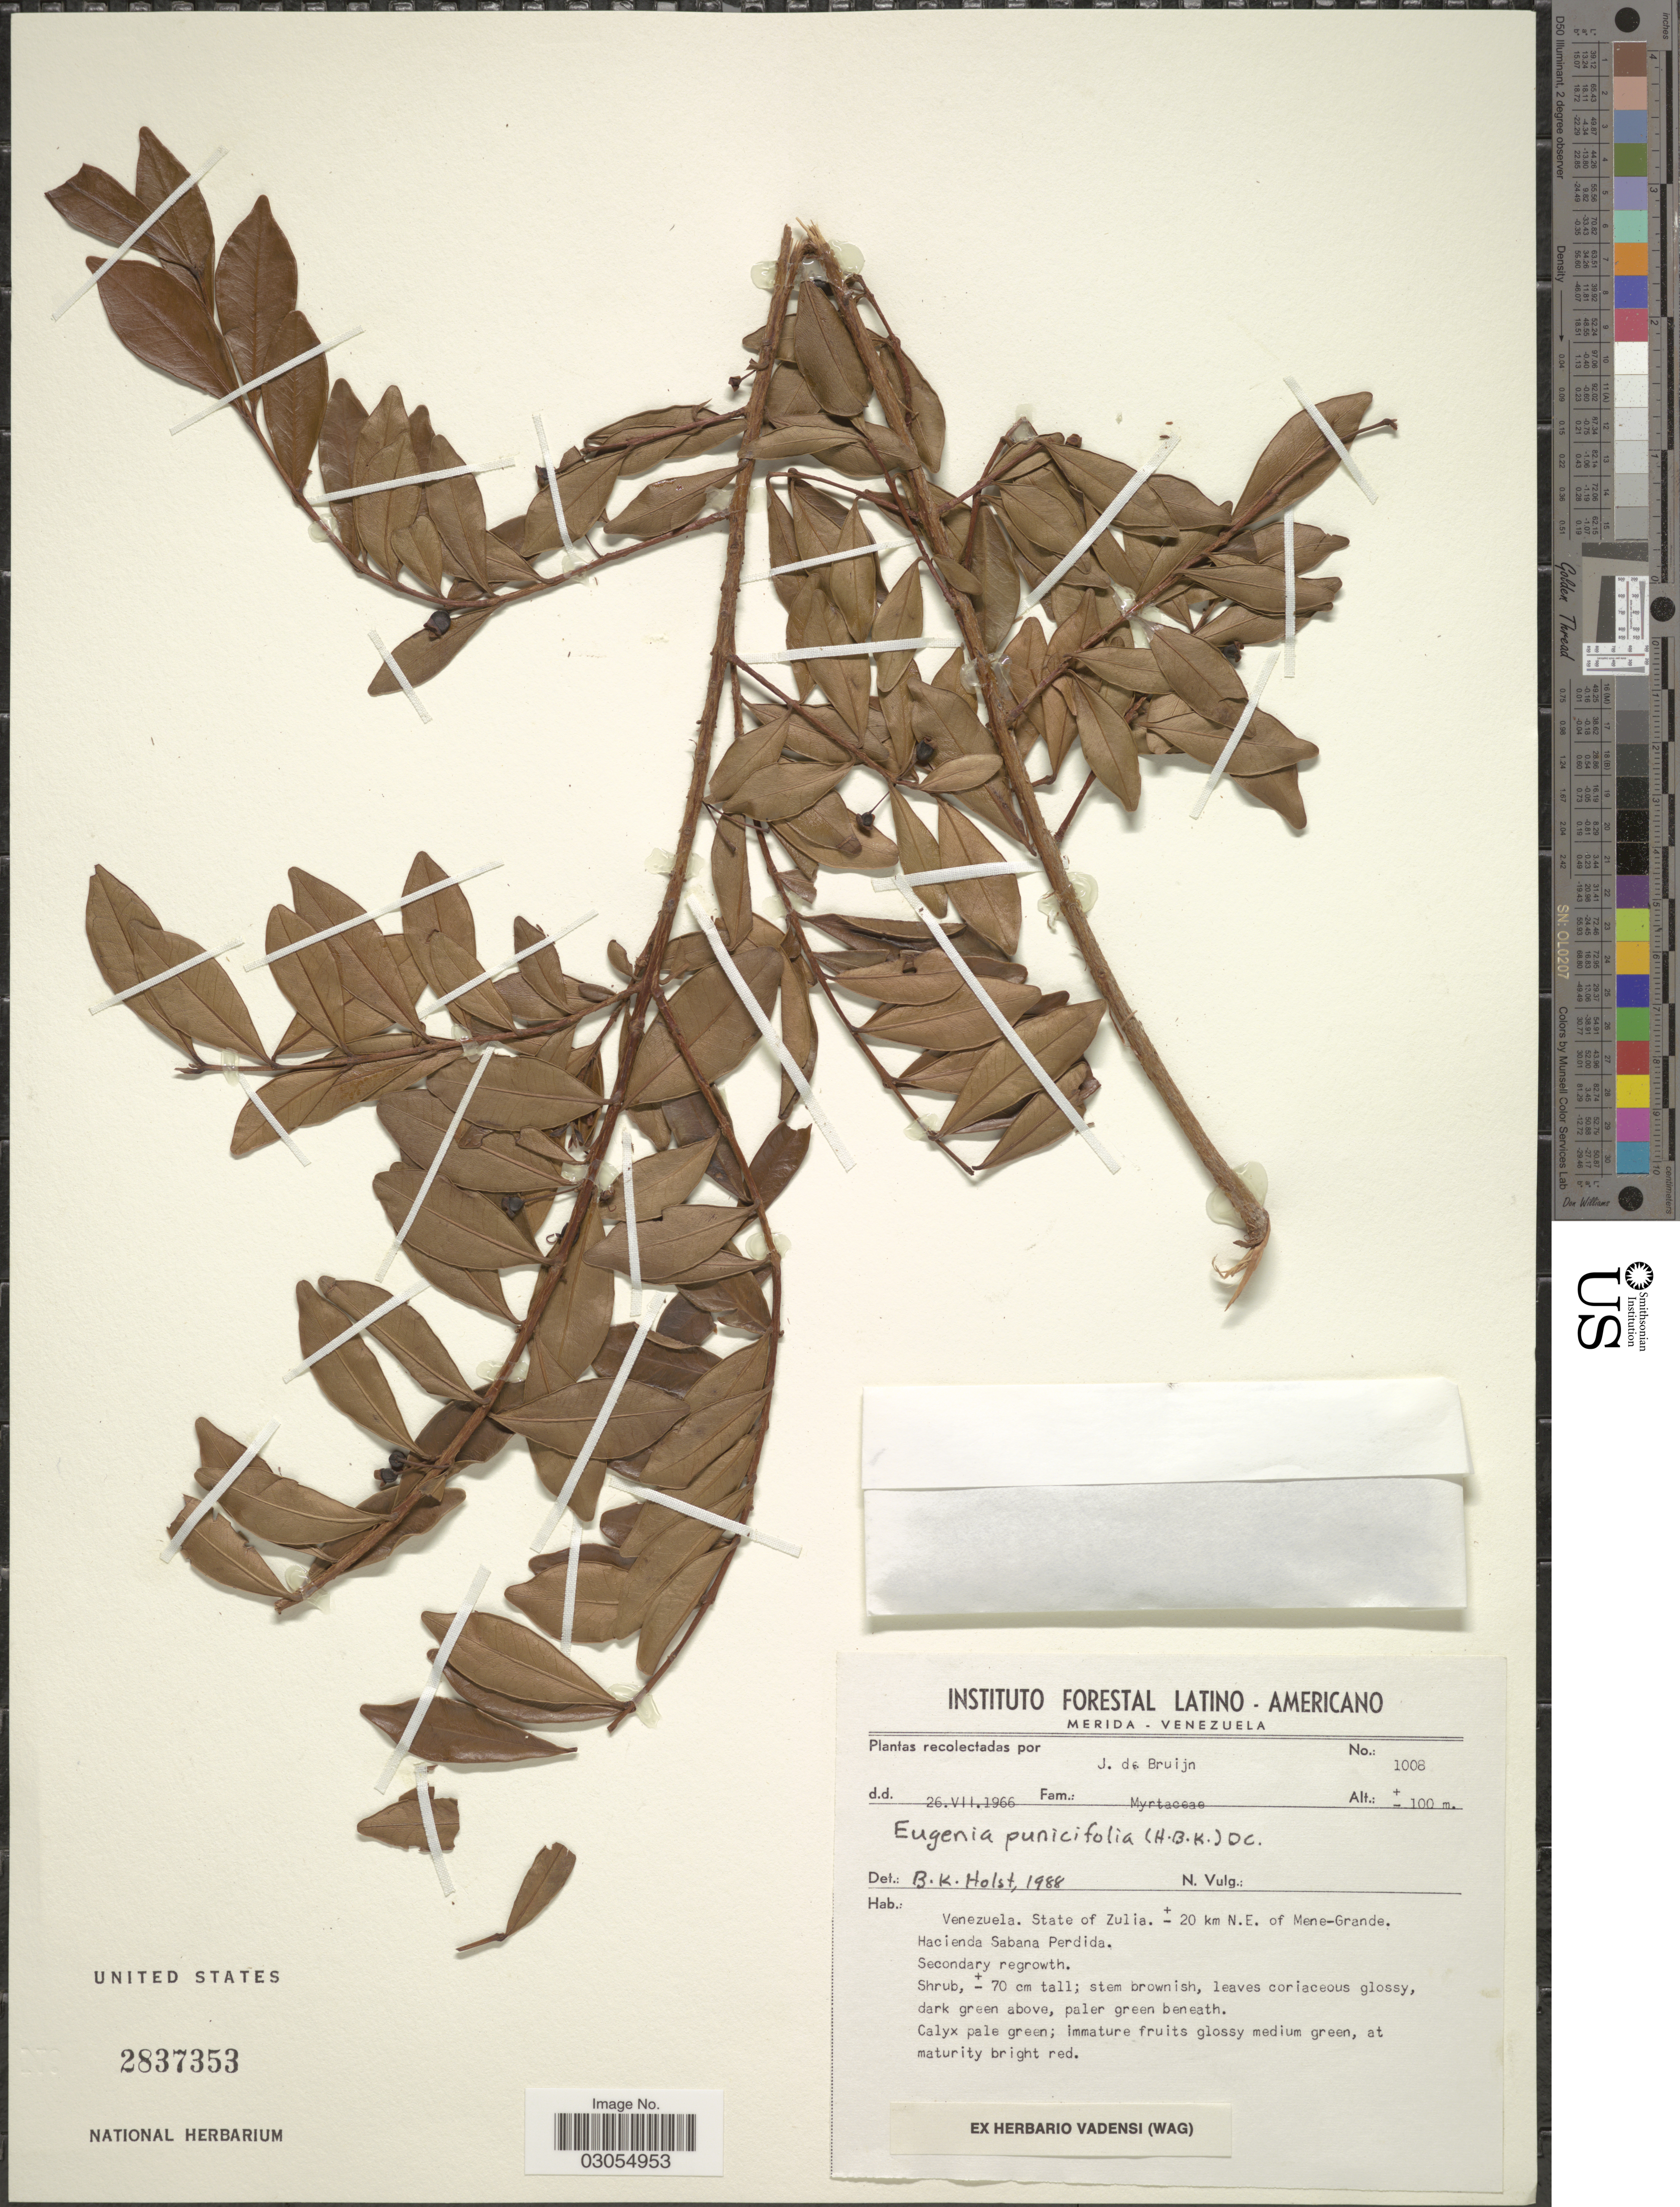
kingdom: Plantae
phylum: Tracheophyta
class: Magnoliopsida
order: Myrtales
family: Myrtaceae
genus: Eugenia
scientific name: Eugenia punicifolia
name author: (Kunth) DC.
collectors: J. Bruijn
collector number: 1008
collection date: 1966-07-26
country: Venezuela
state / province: Zulia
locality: ± 20 km N.E. of Mene-Grande. Hacienda Sabana Perdida.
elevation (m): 100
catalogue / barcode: US 2837353